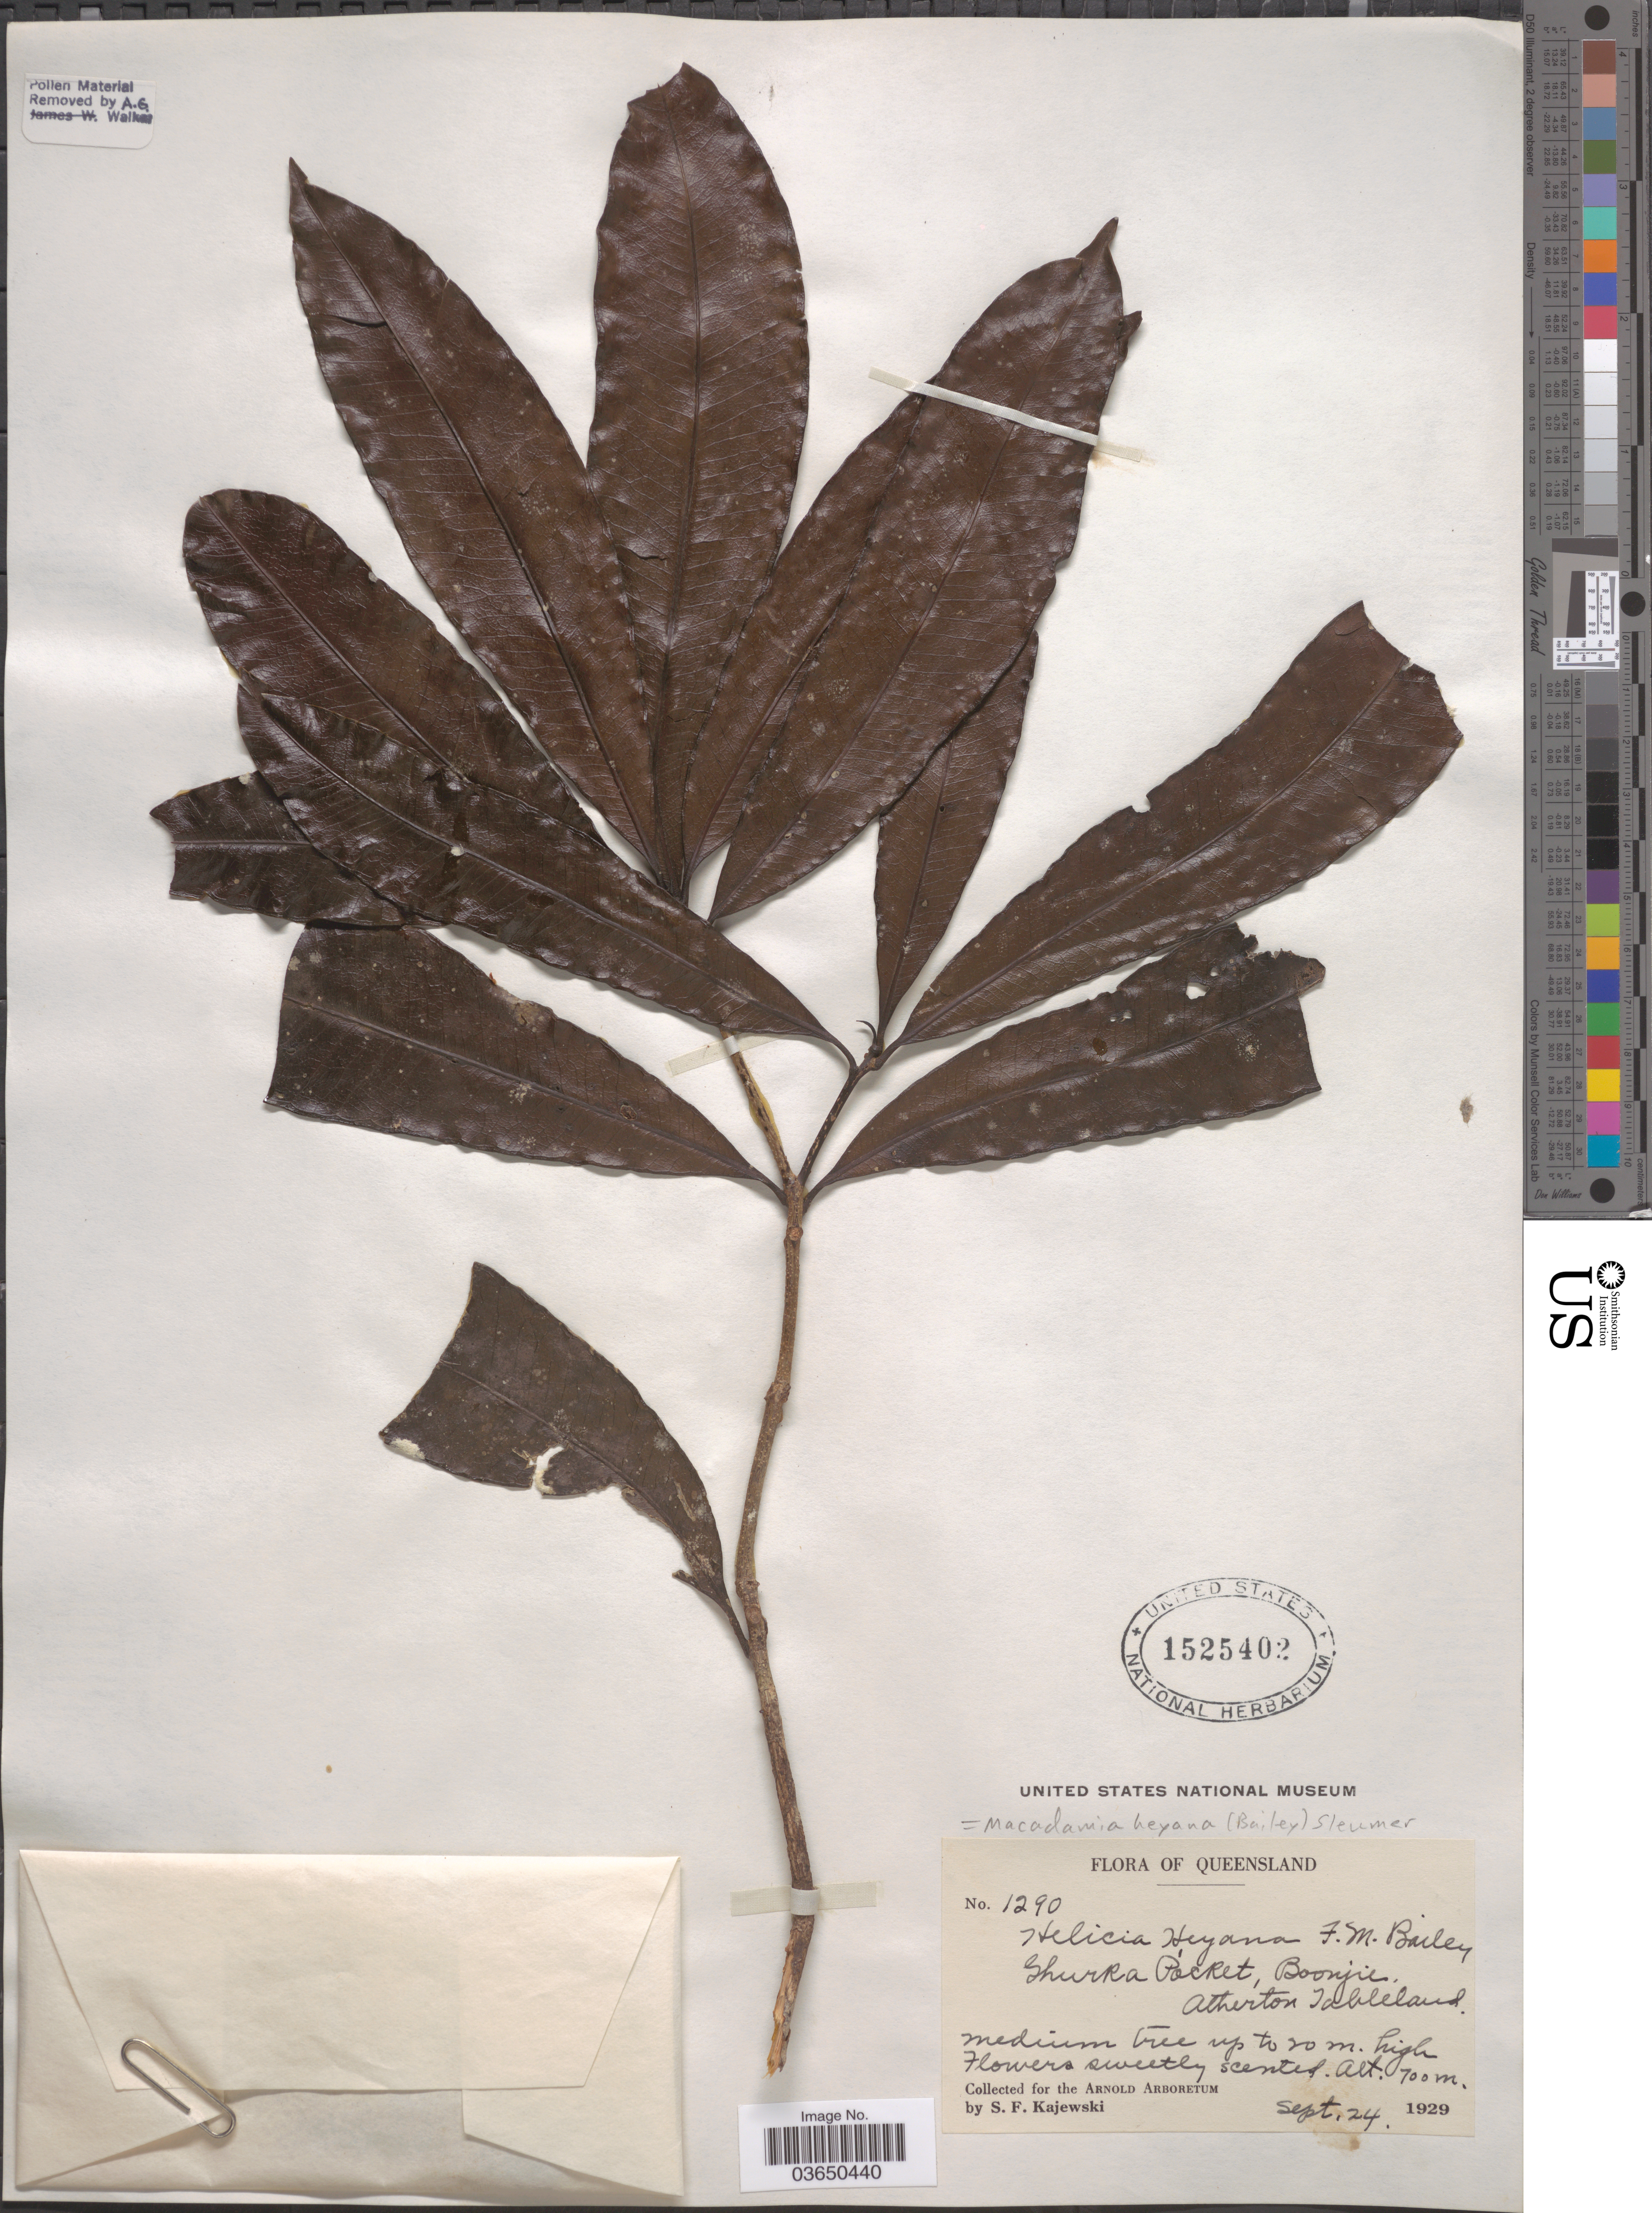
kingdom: Plantae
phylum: Tracheophyta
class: Magnoliopsida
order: Proteales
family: Proteaceae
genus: Macadamia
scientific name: Macadamia heyana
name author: (Baill.) Sleumer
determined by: Strong, Mark T., (BOT), Smithsonian Institution - National Museum of Natural History (UNITED STATES)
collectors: S. Kajewski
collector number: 1290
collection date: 1929-09-24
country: Australia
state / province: Queensland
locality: Shurka Packet, Boonjie. Atherton Tableland.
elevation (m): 700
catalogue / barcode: US 1525402